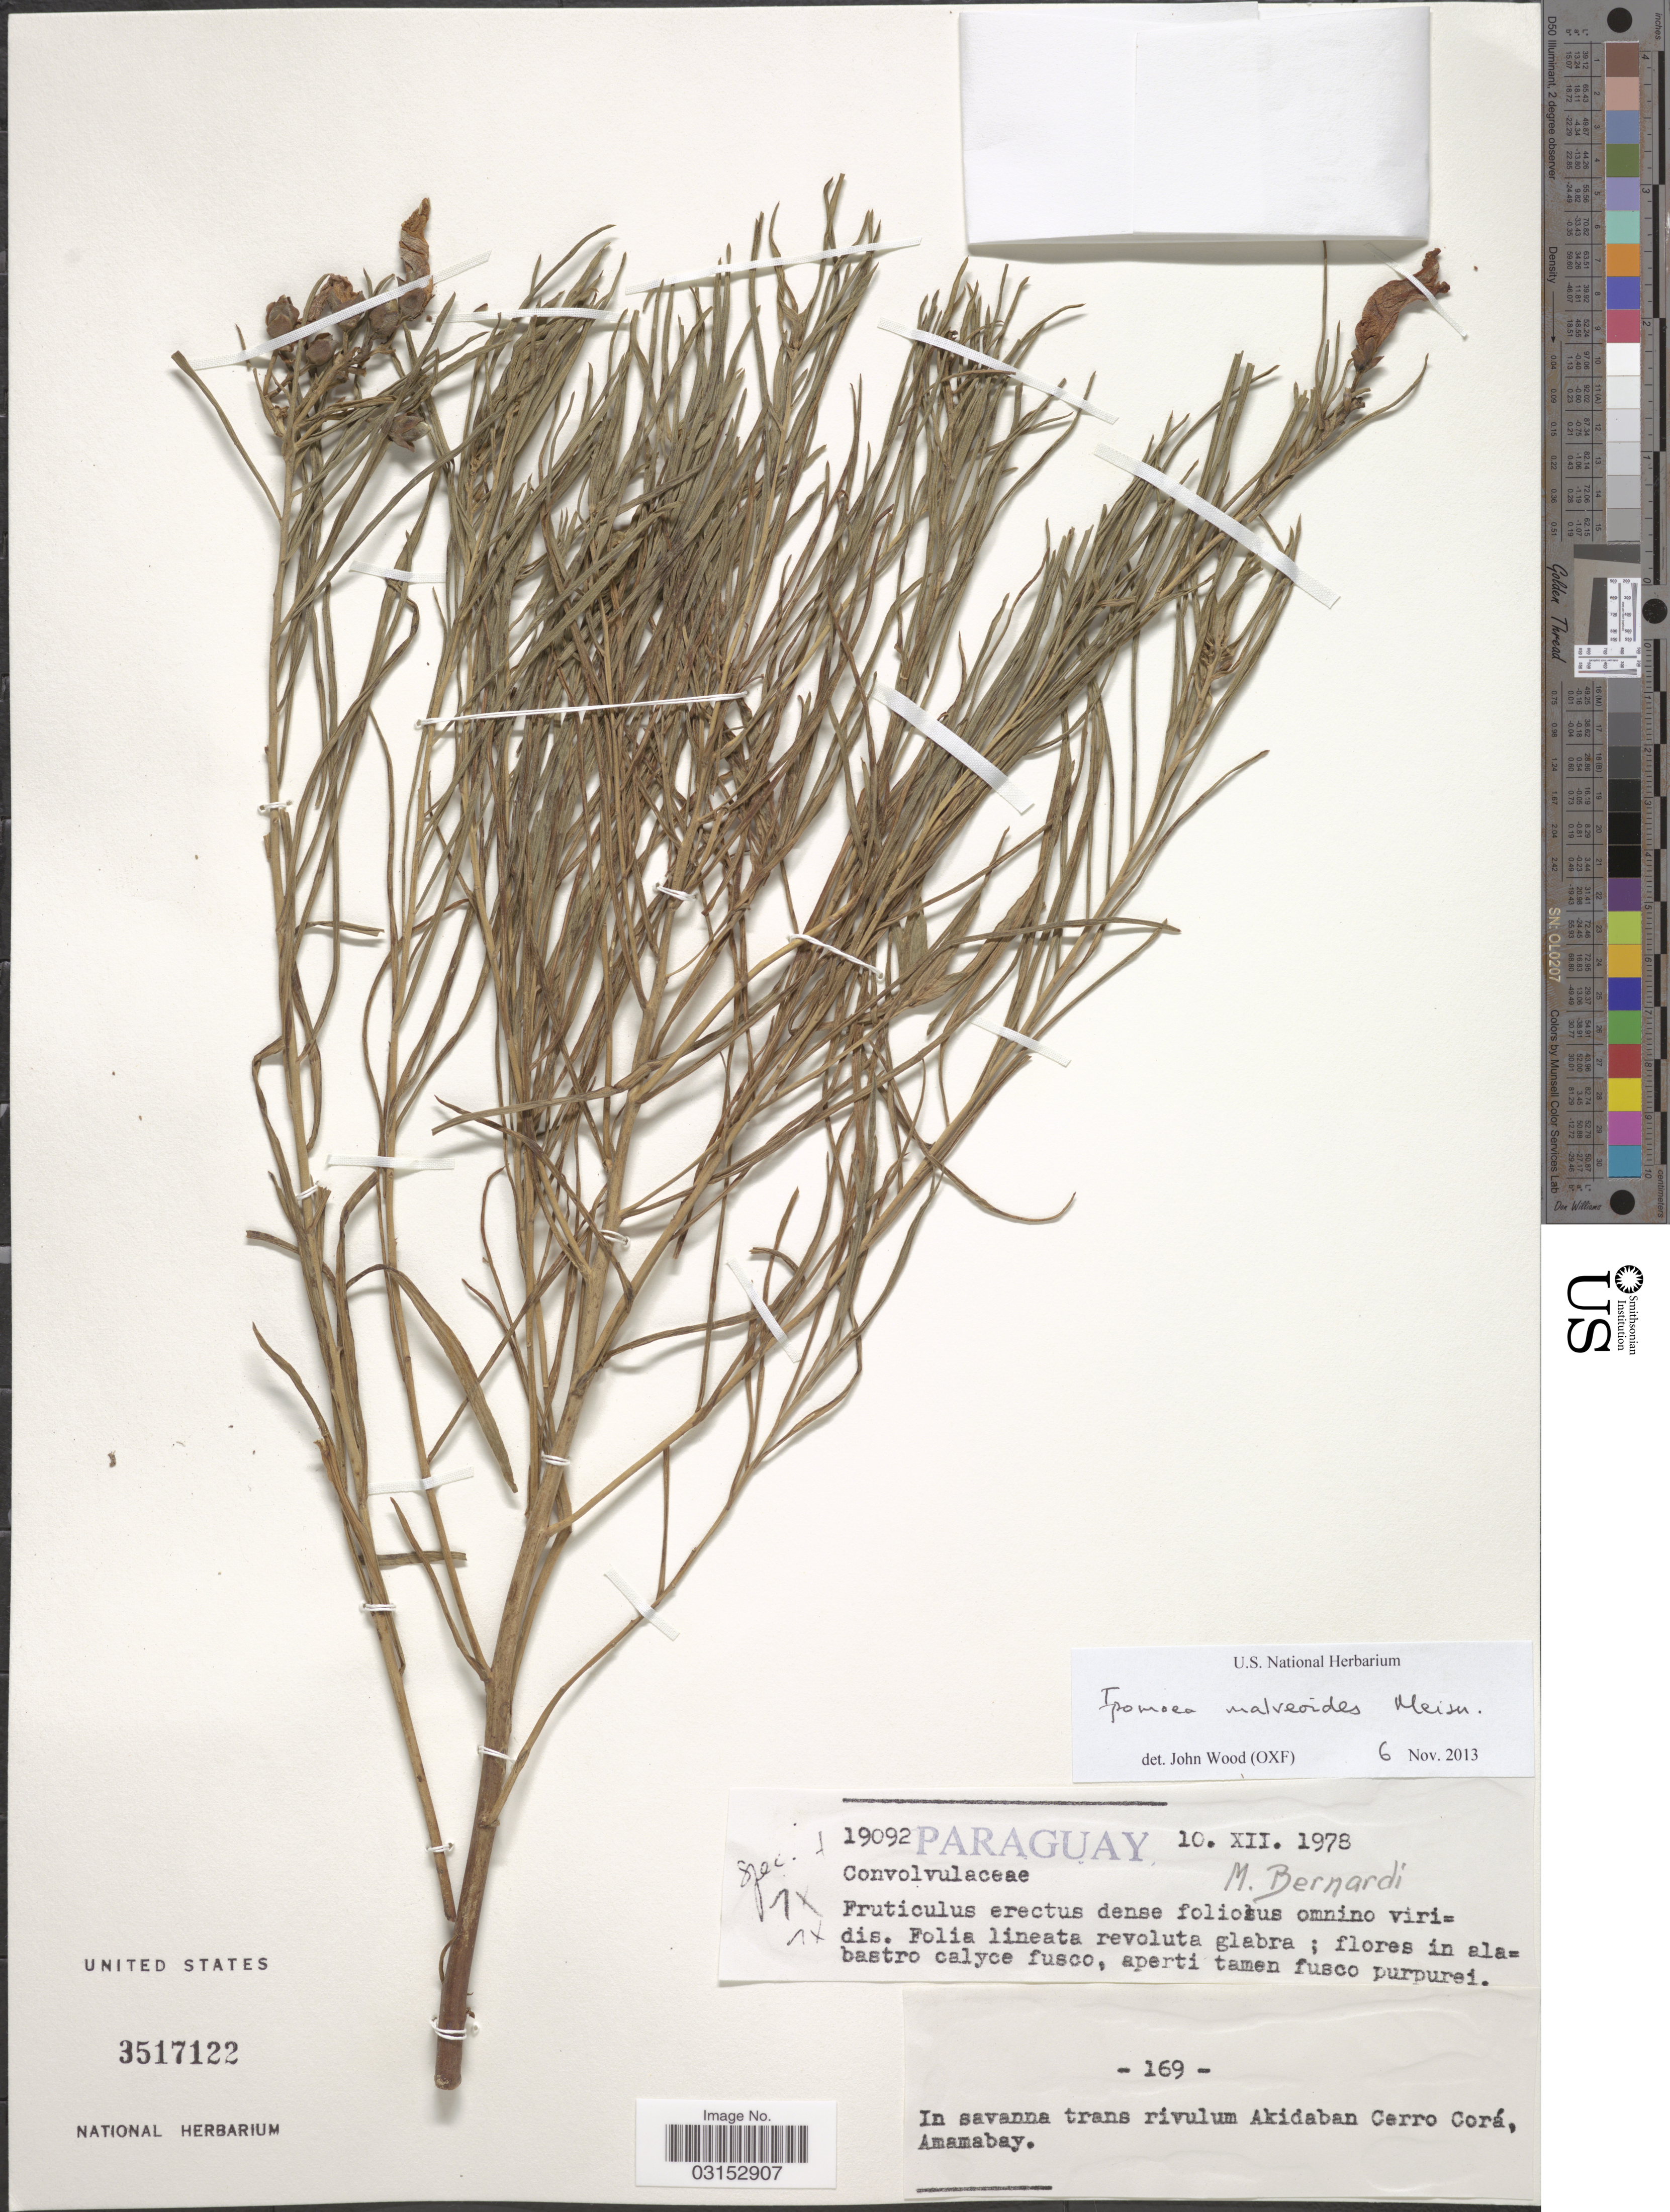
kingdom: Plantae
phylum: Tracheophyta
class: Magnoliopsida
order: Solanales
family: Convolvulaceae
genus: Ipomoea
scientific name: Ipomoea malvaeoides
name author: Meisn.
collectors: M. Bernardi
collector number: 19092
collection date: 1978-12-10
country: Paraguay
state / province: Amambay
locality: In savanna trans rivulum Akidaban Cerro Corá.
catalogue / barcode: US 3517122